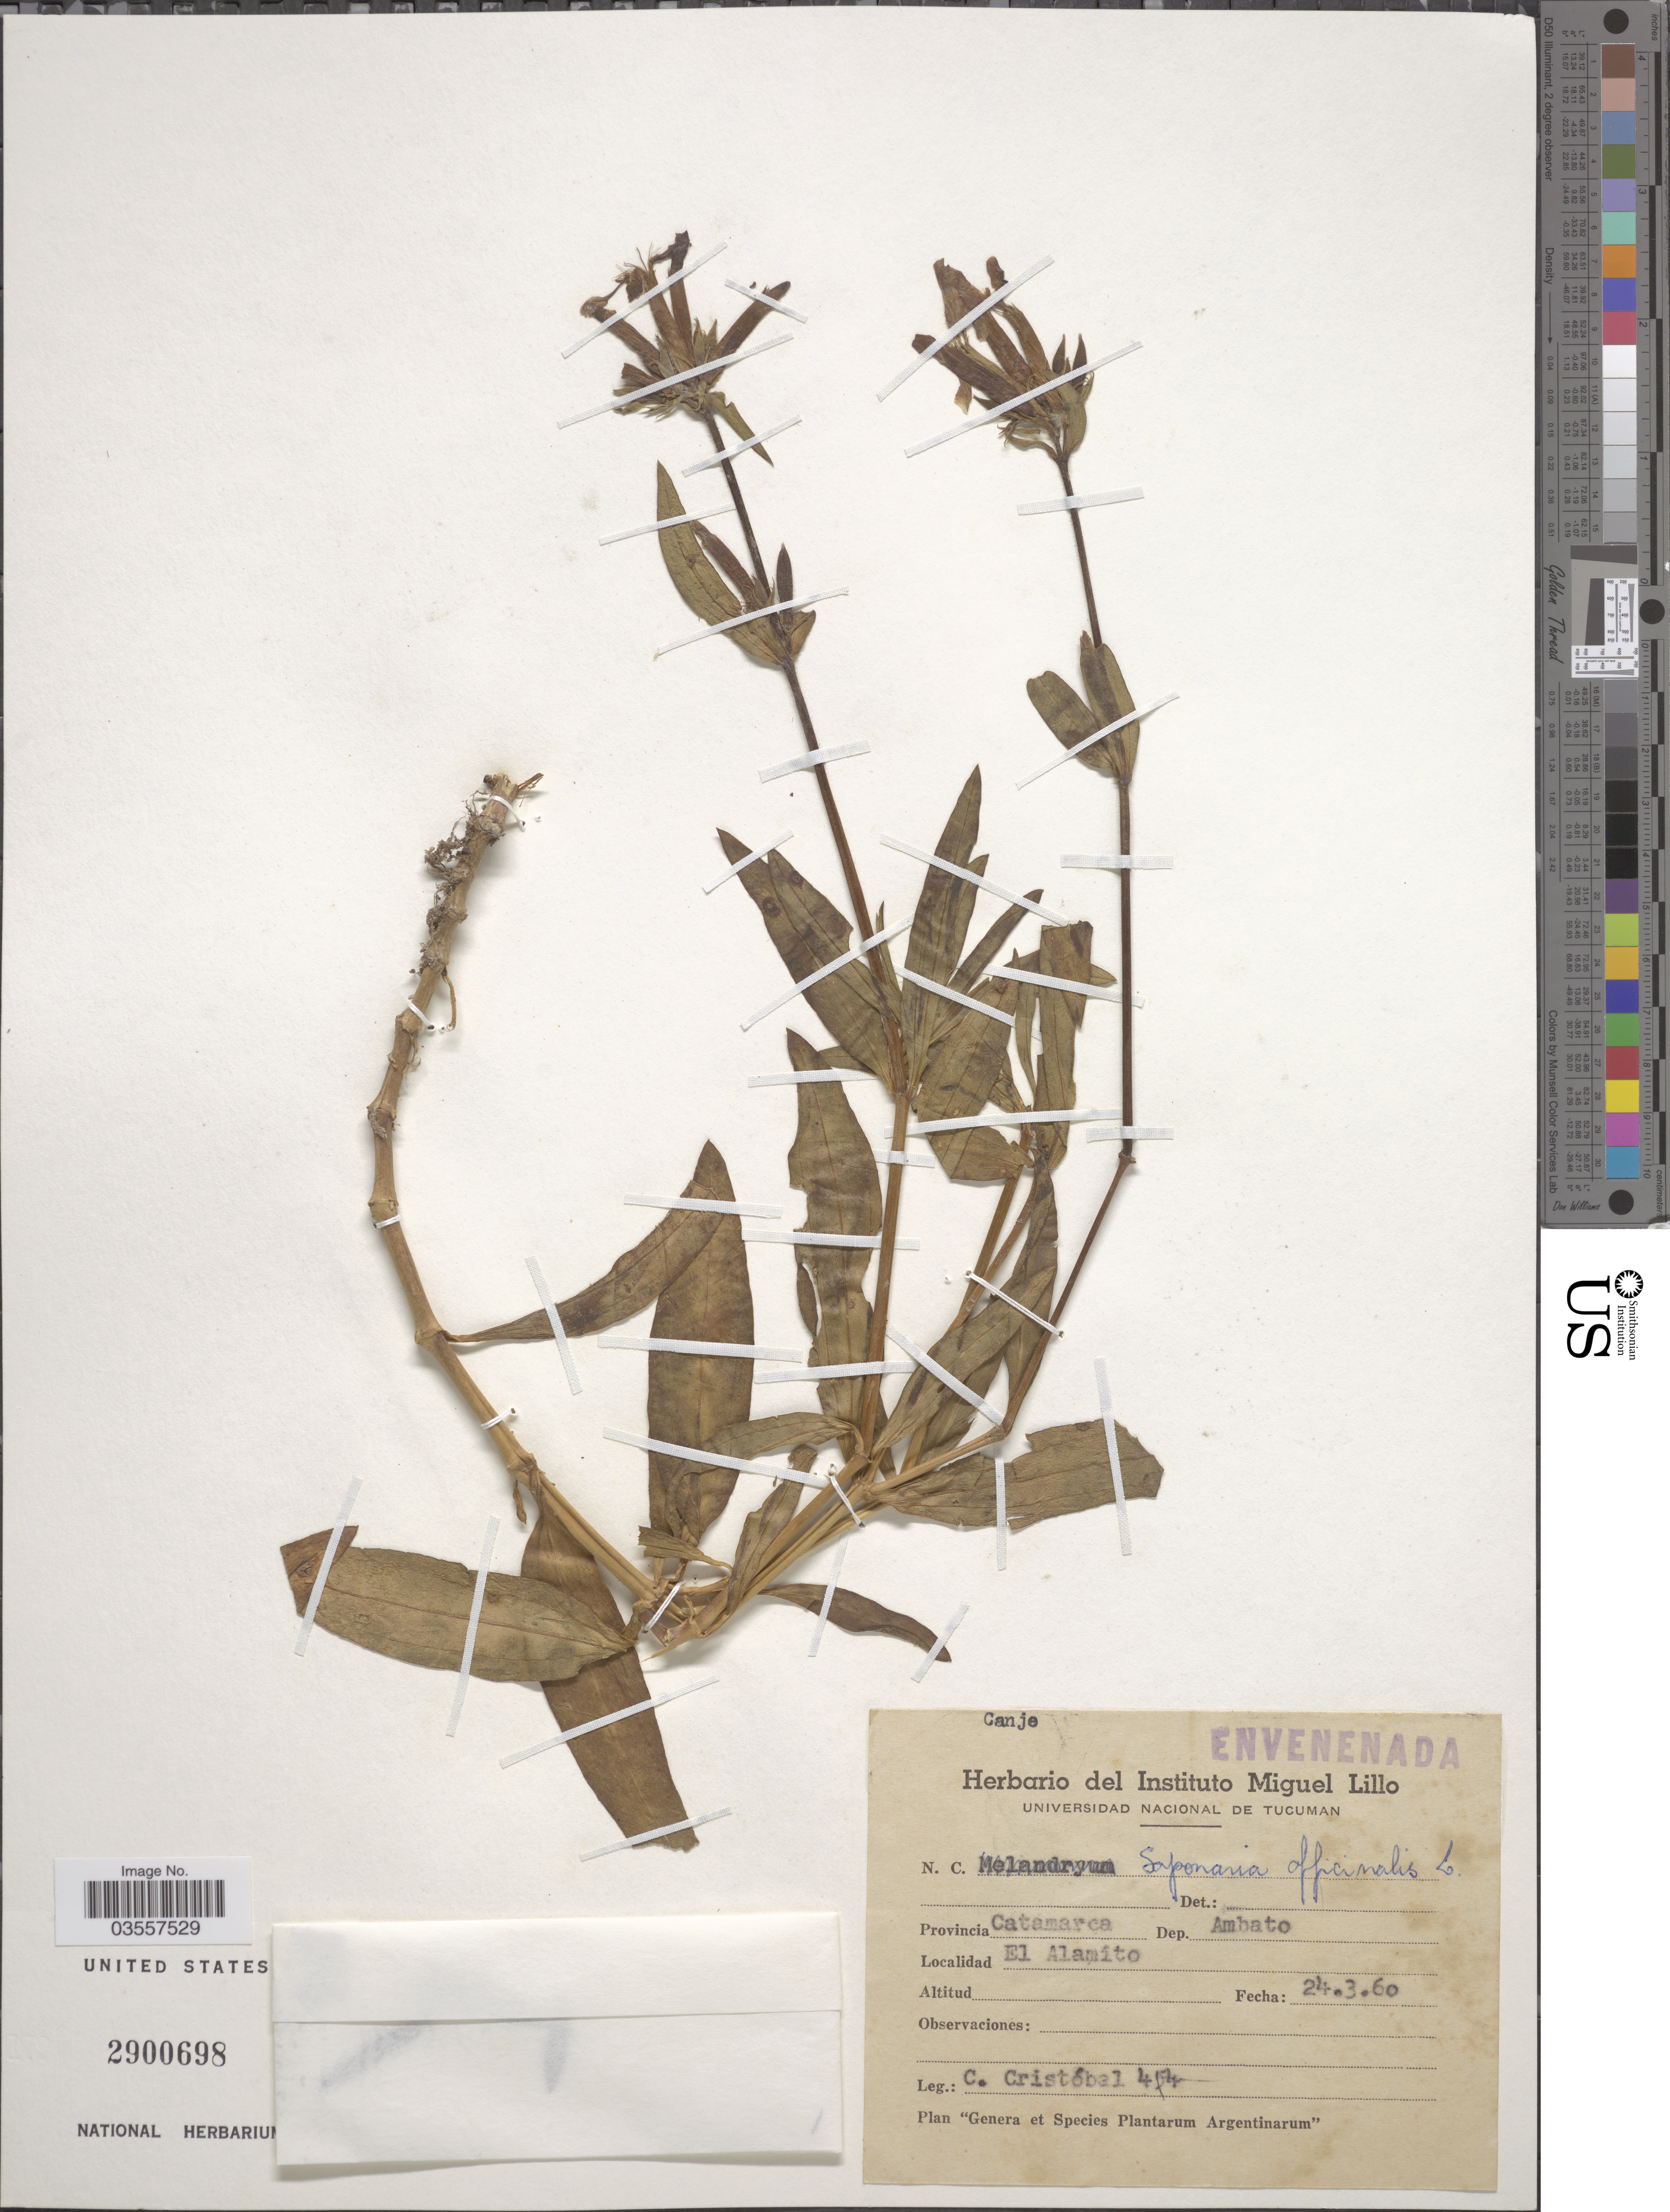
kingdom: Plantae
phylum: Tracheophyta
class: Magnoliopsida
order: Caryophyllales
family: Caryophyllaceae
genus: Saponaria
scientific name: Saponaria officinalis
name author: L.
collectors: C. Cristóbal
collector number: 454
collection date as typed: Transcribed d/m/y: 24/3/60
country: Argentina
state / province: Catamarca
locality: Dep. Ambato. El Alamito.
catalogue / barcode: US 2900698